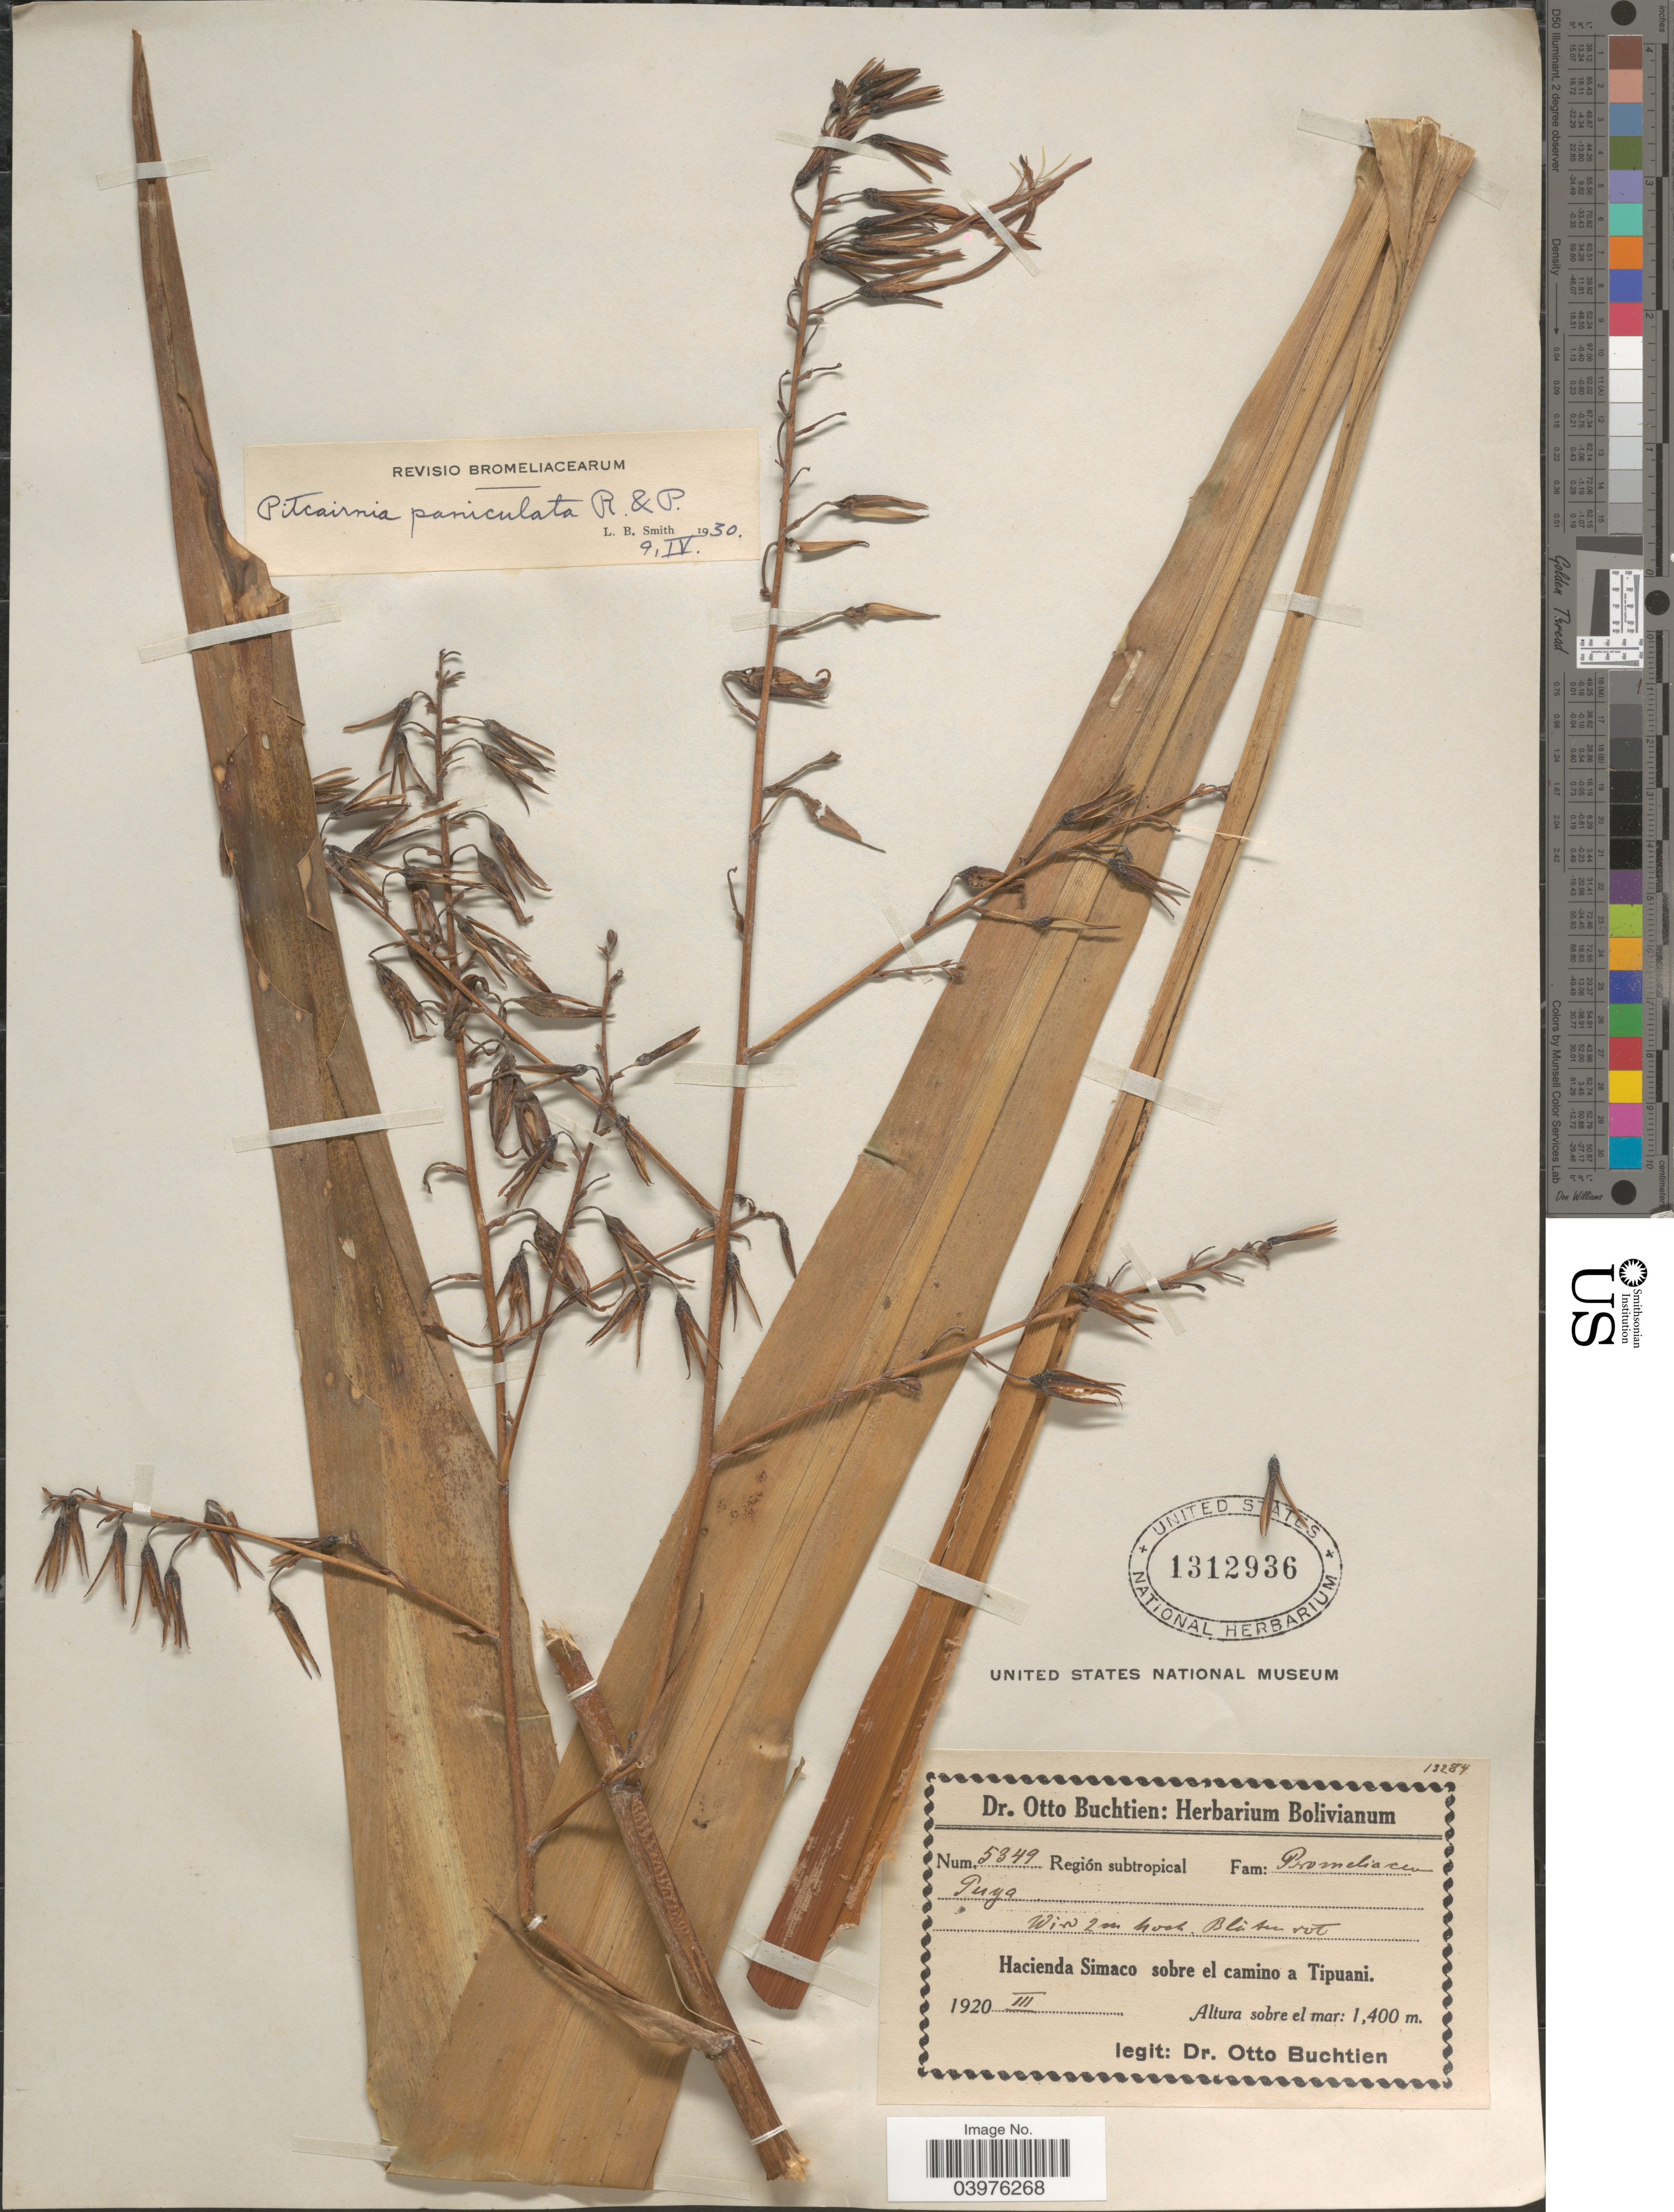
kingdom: Plantae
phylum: Tracheophyta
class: Liliopsida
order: Poales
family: Bromeliaceae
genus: Pitcairnia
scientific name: Pitcairnia paniculata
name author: (Ruiz & Pav.) Ruiz & Pav.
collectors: O. Buchtien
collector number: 5349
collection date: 1920-03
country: Bolivia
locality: Región subtropical. Hacienda Simaco sobre el camino a Tipuani.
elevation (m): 1400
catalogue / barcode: US 1312936